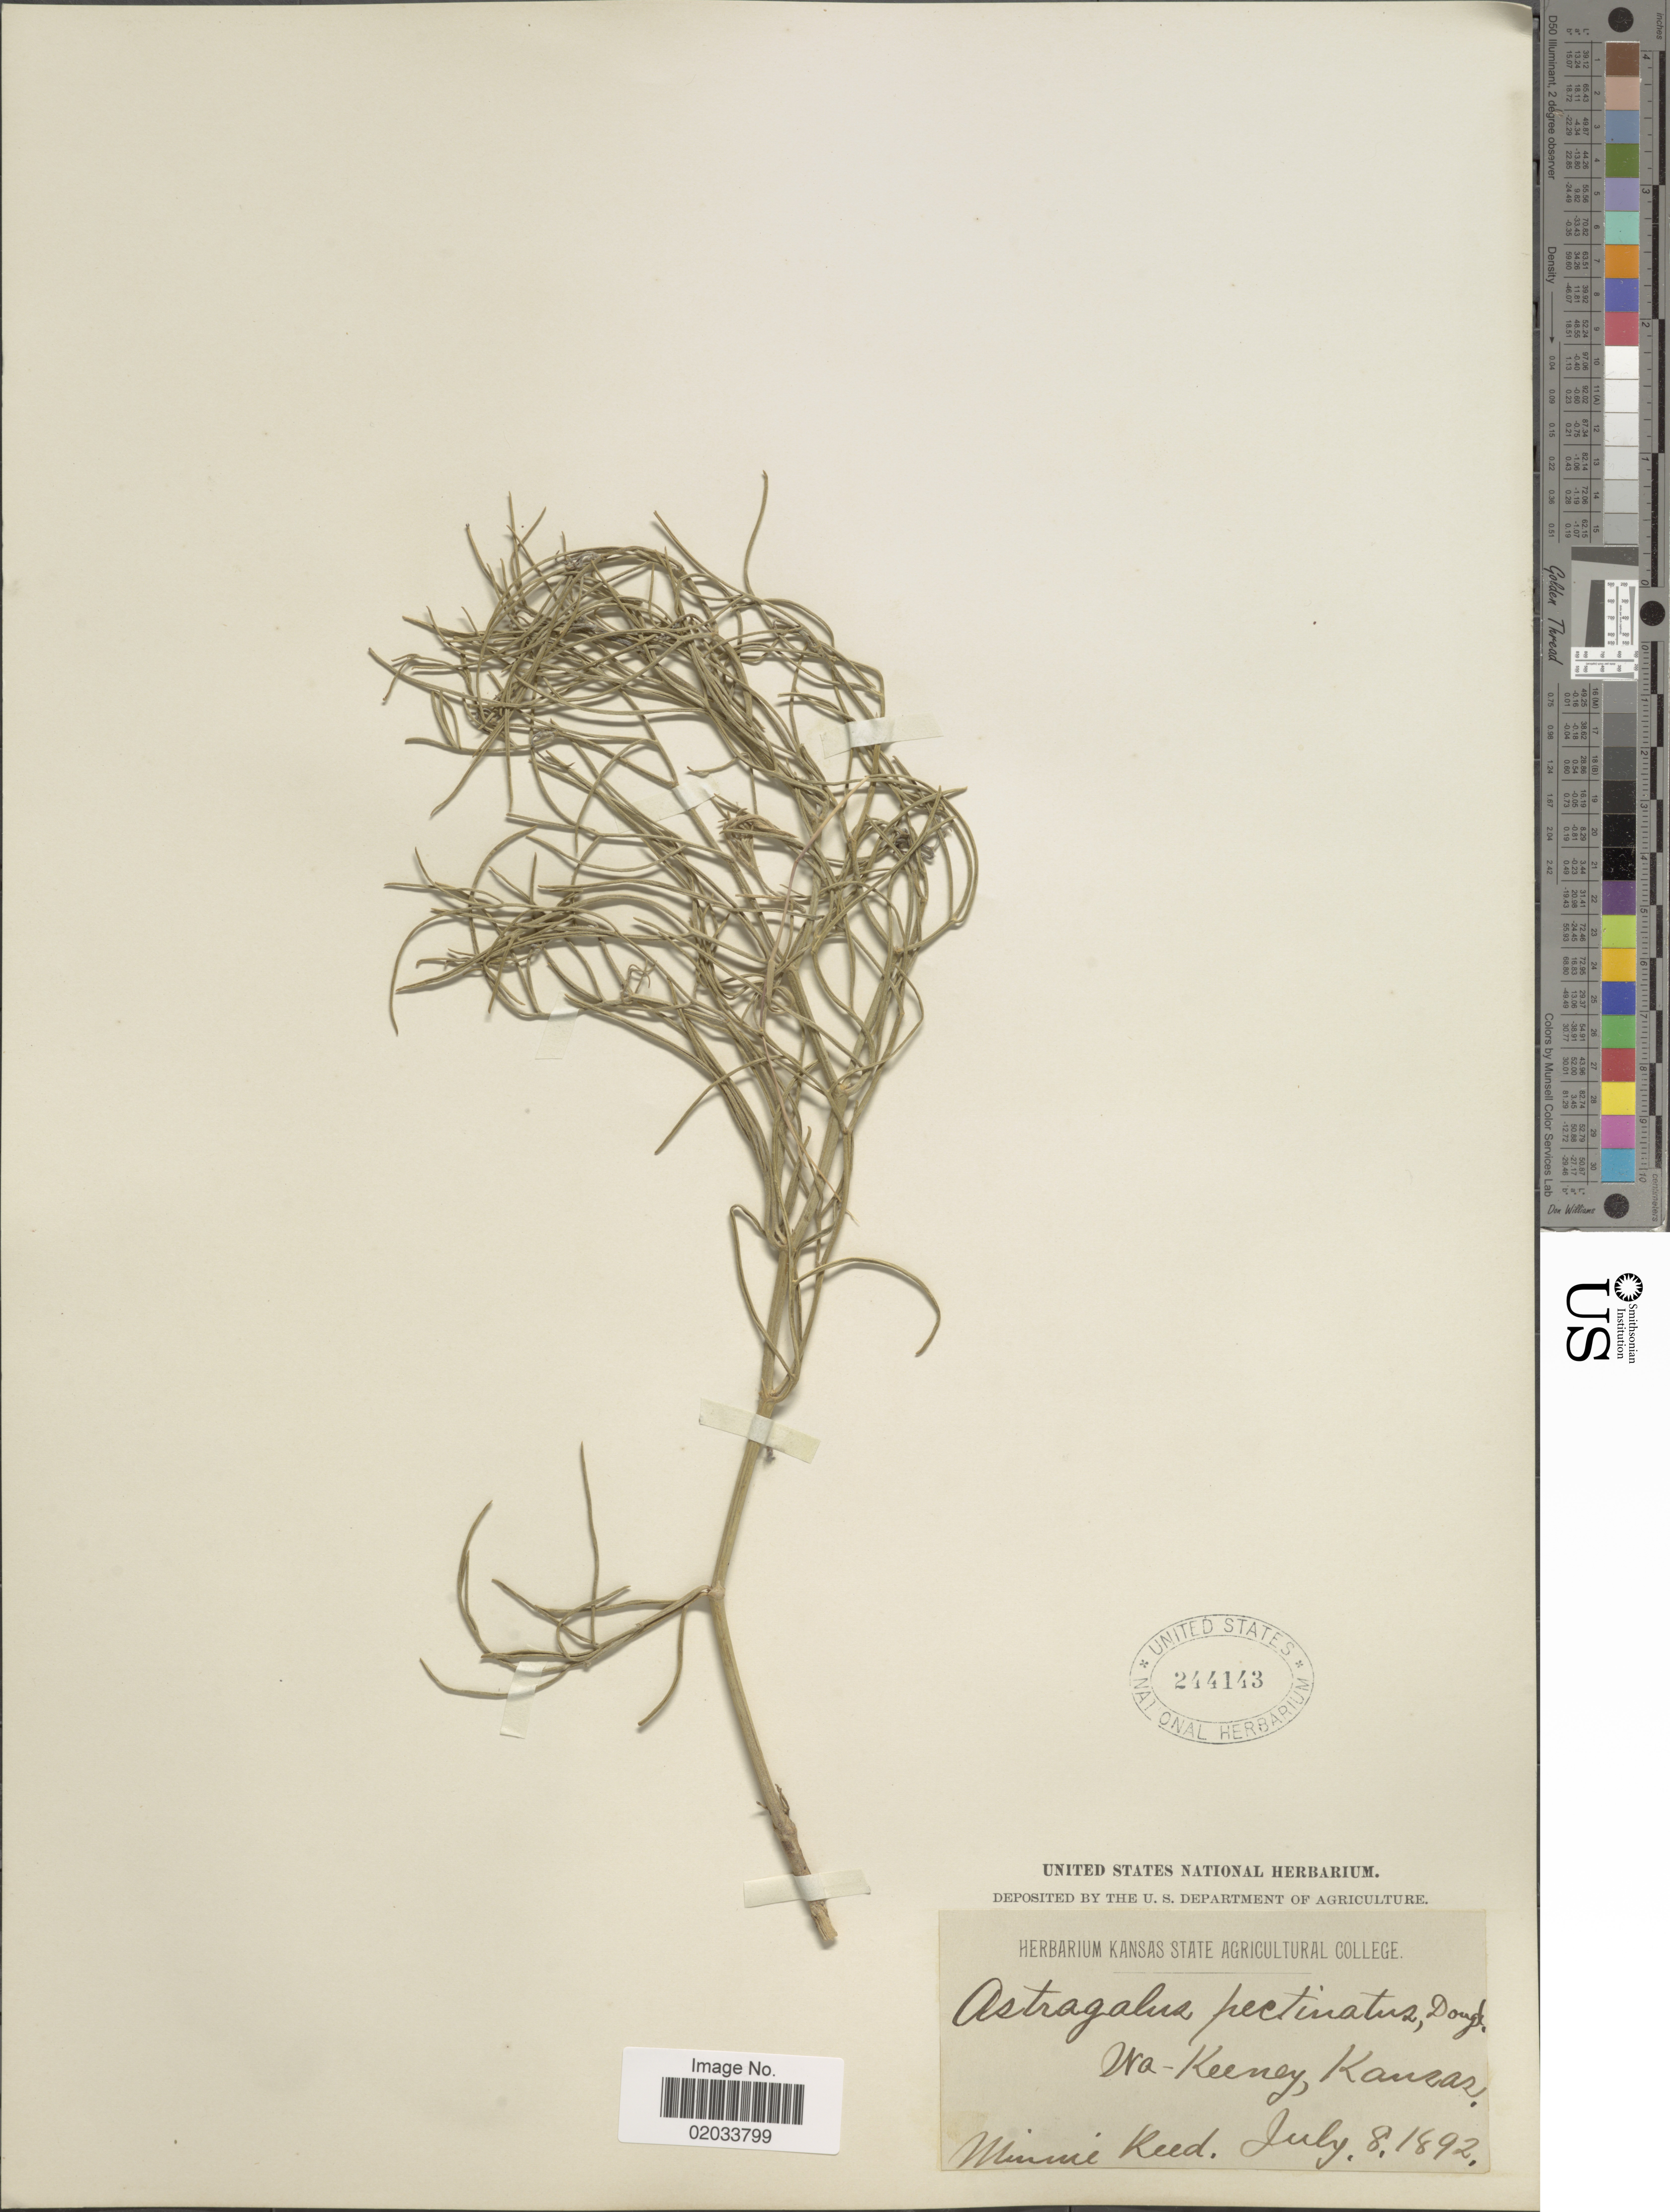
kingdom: Plantae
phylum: Tracheophyta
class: Magnoliopsida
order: Fabales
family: Fabaceae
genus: Astragalus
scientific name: Astragalus pectinatus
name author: (Hook.) G. Don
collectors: M. Reed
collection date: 1892-07-08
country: United States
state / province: Kansas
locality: Wa-Keeney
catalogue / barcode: US 244143